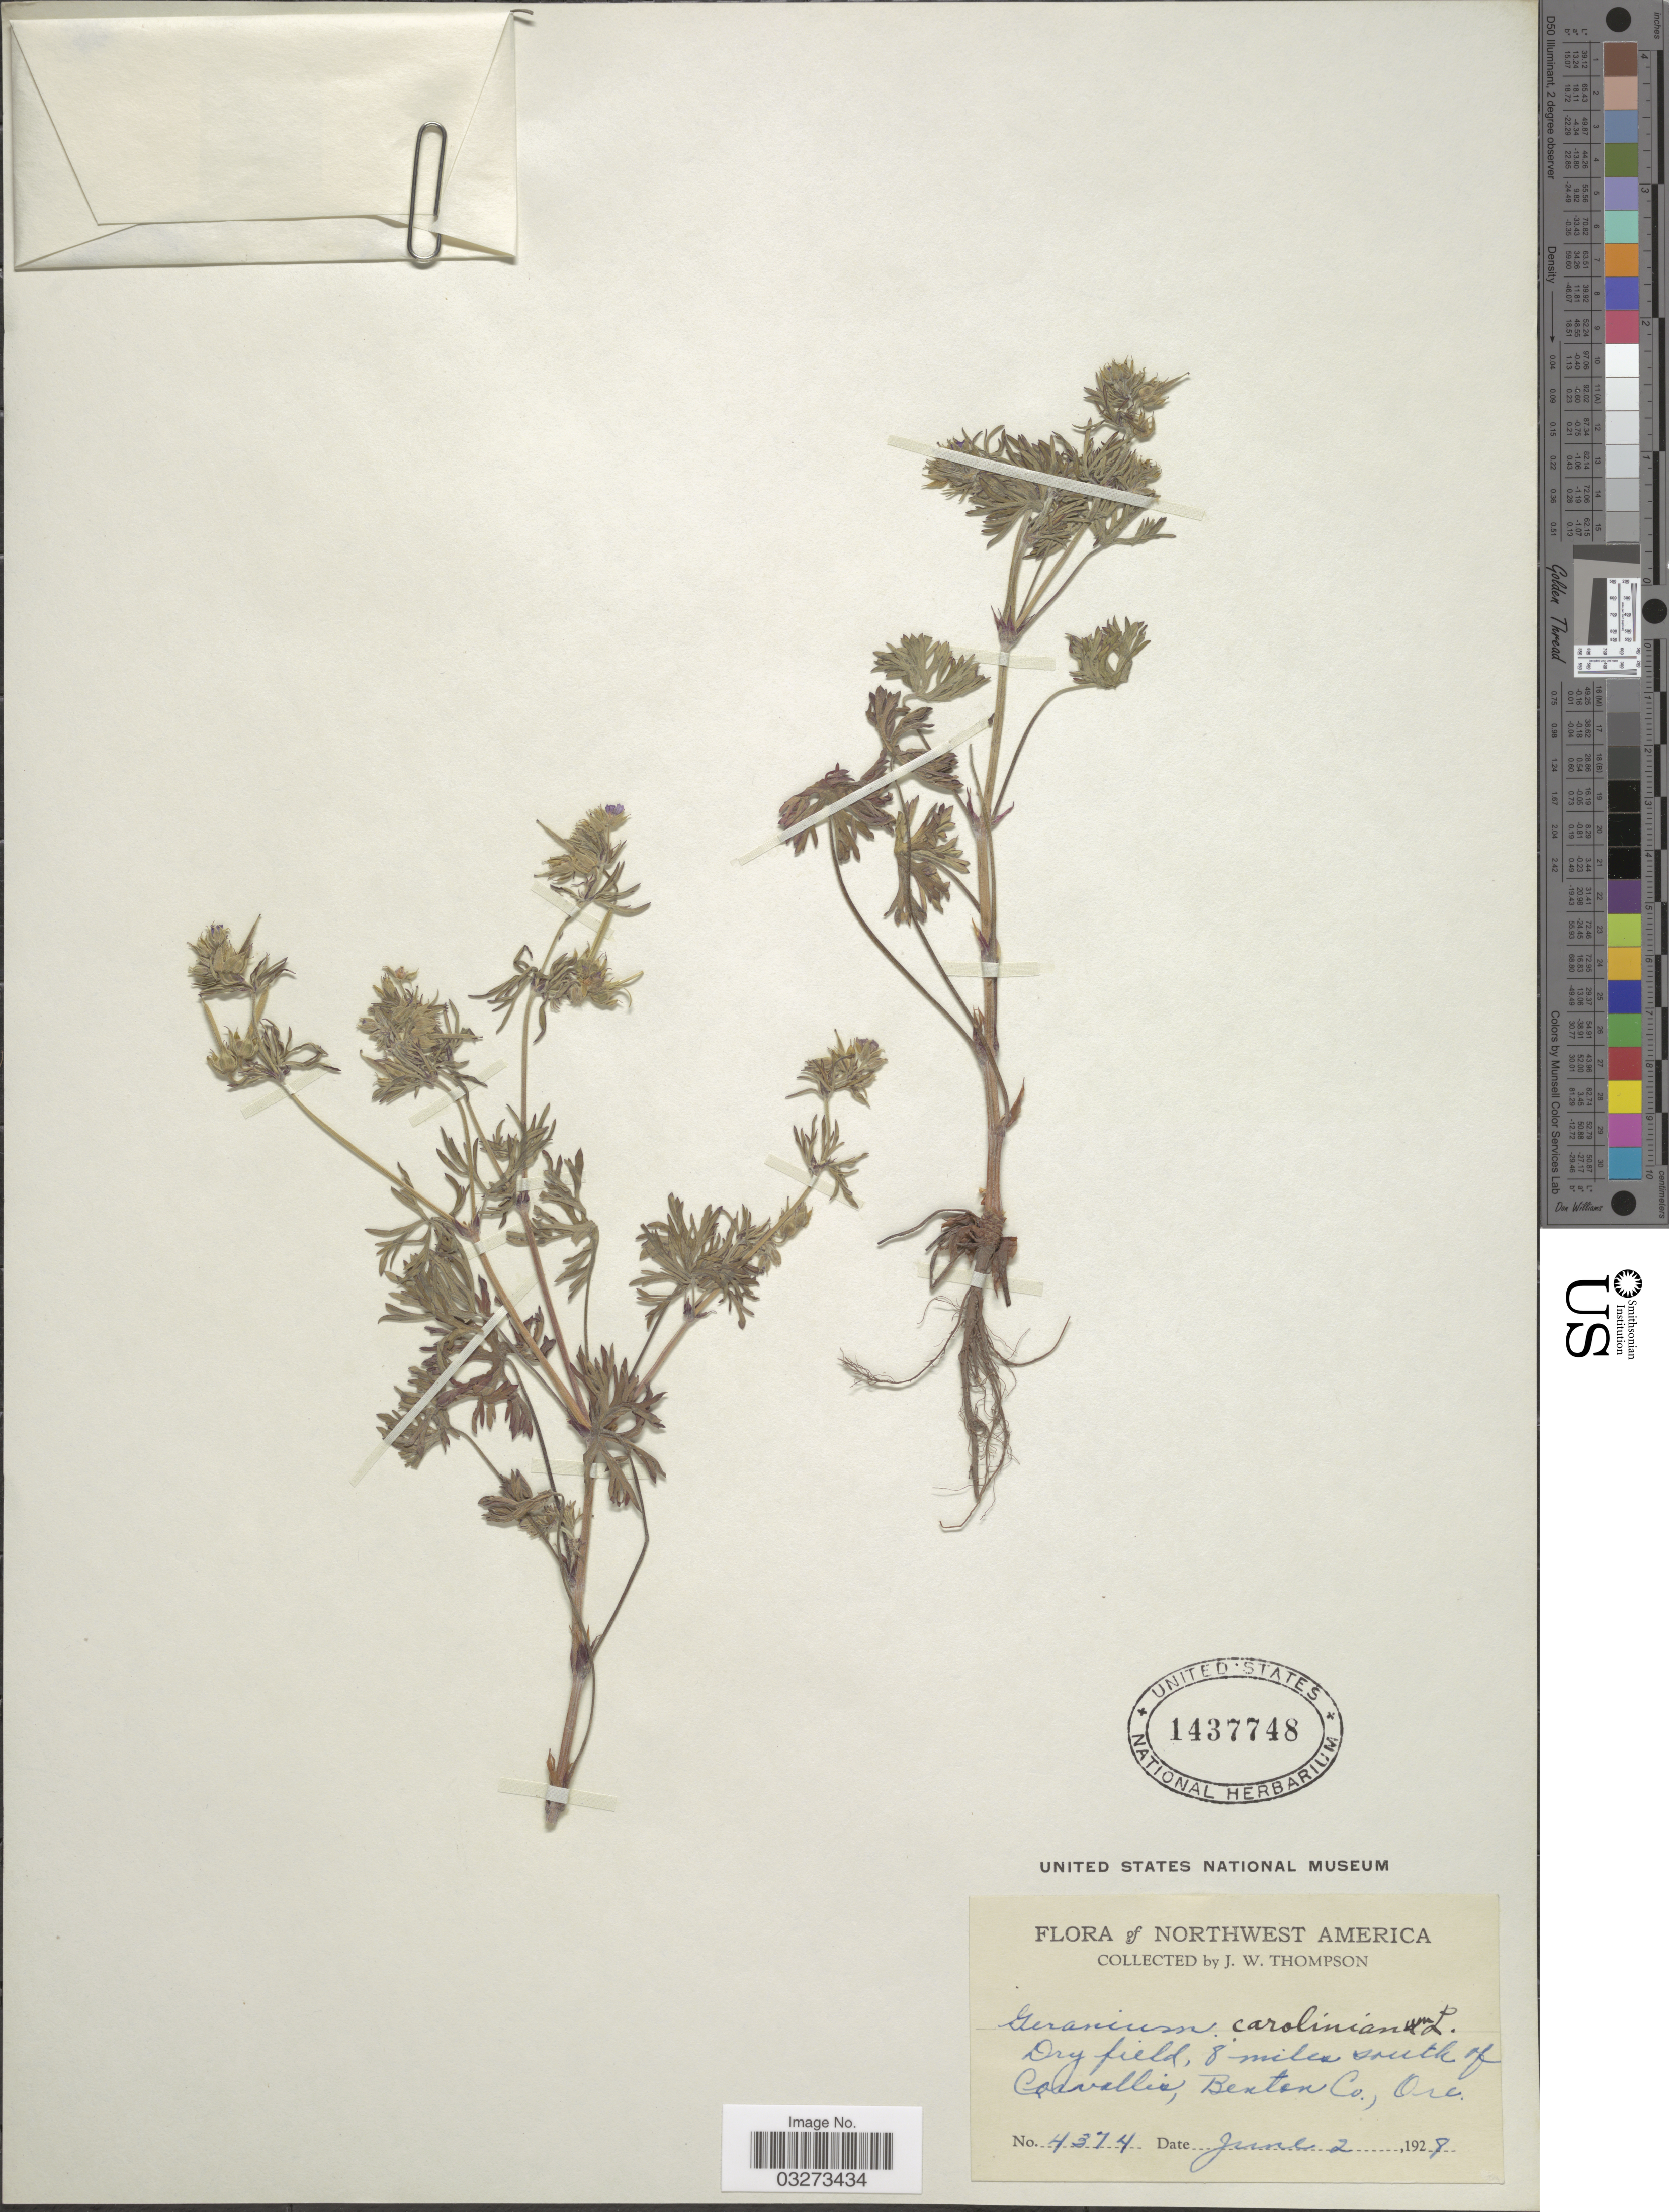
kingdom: Plantae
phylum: Tracheophyta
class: Magnoliopsida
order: Geraniales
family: Geraniaceae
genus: Geranium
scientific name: Geranium carolinianum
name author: L.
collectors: J. Thompson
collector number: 4374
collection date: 1928-06-02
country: United States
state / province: Oregon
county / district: Benton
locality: Northwest America, 8 mile south of Corvallis, Benton Co.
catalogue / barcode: US 1437748